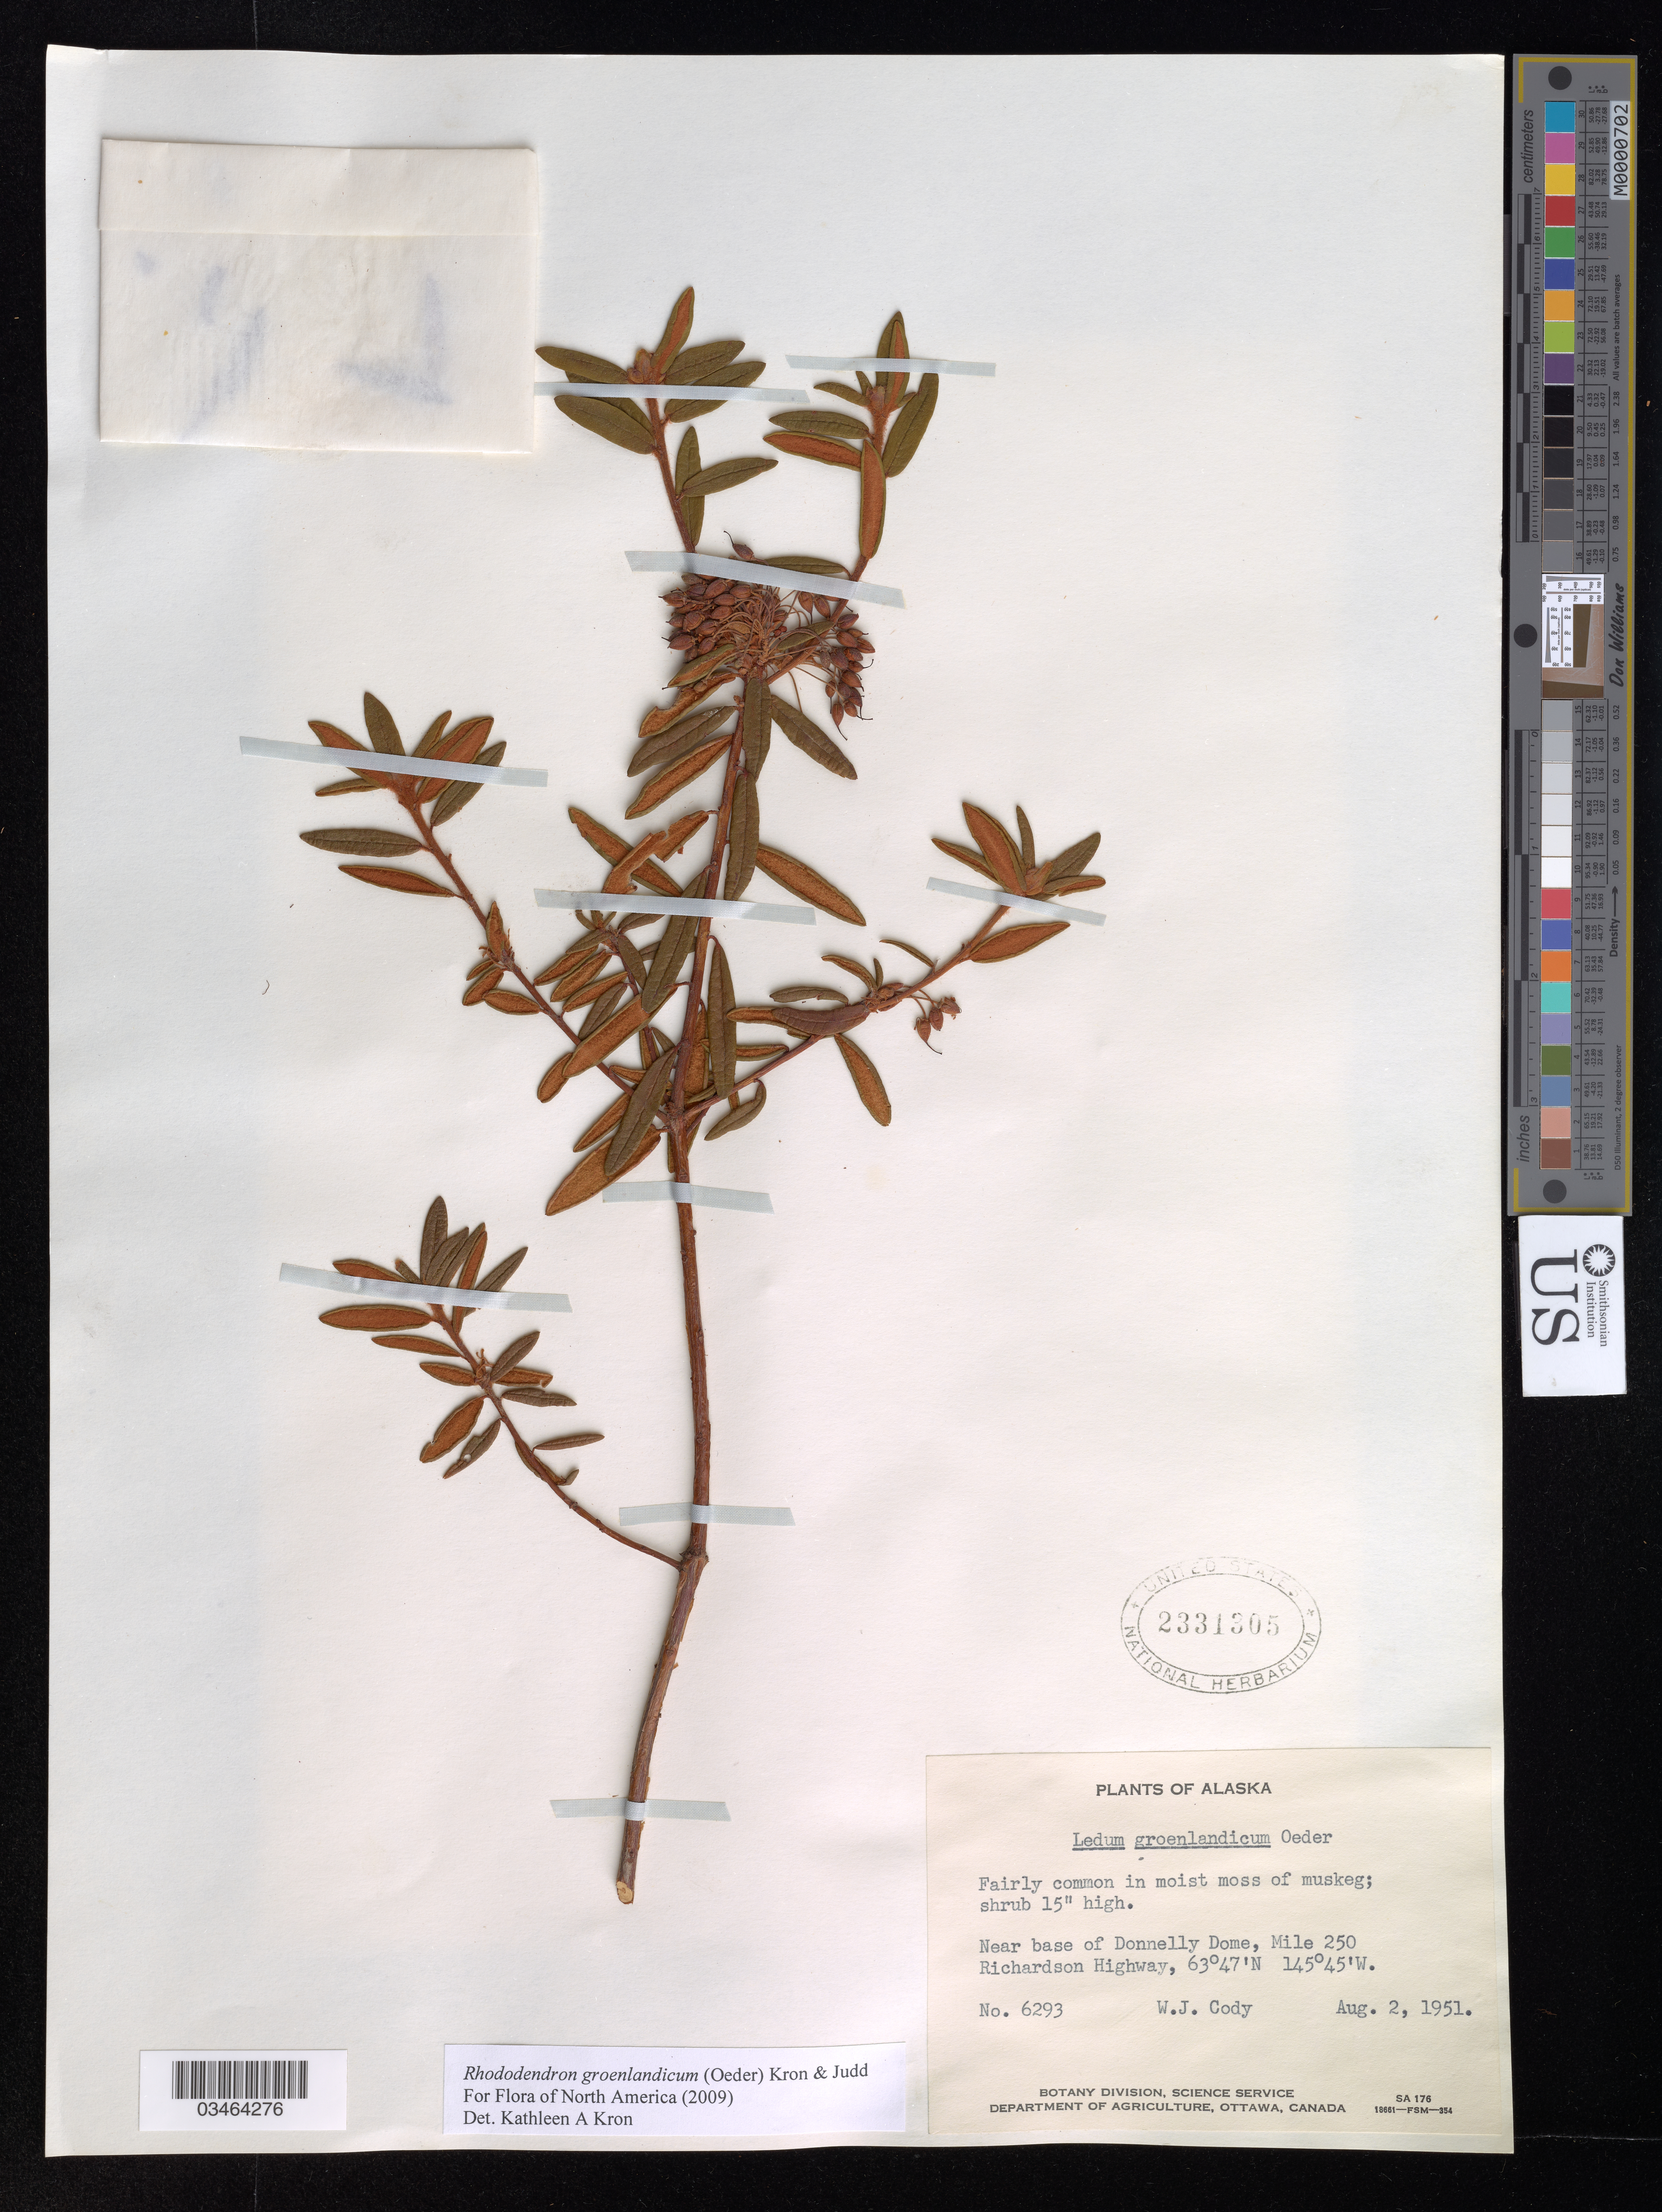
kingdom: Plantae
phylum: Tracheophyta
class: Magnoliopsida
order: Ericales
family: Ericaceae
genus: Rhododendron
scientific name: Rhododendron groenlandicum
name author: (Oeder) Kron & Judd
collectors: W. Cody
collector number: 6293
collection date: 1951-08-02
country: United States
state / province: Alaska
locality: Near base of Donnelly Dome, Mile 250 Richardson Highway.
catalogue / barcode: US 2331305